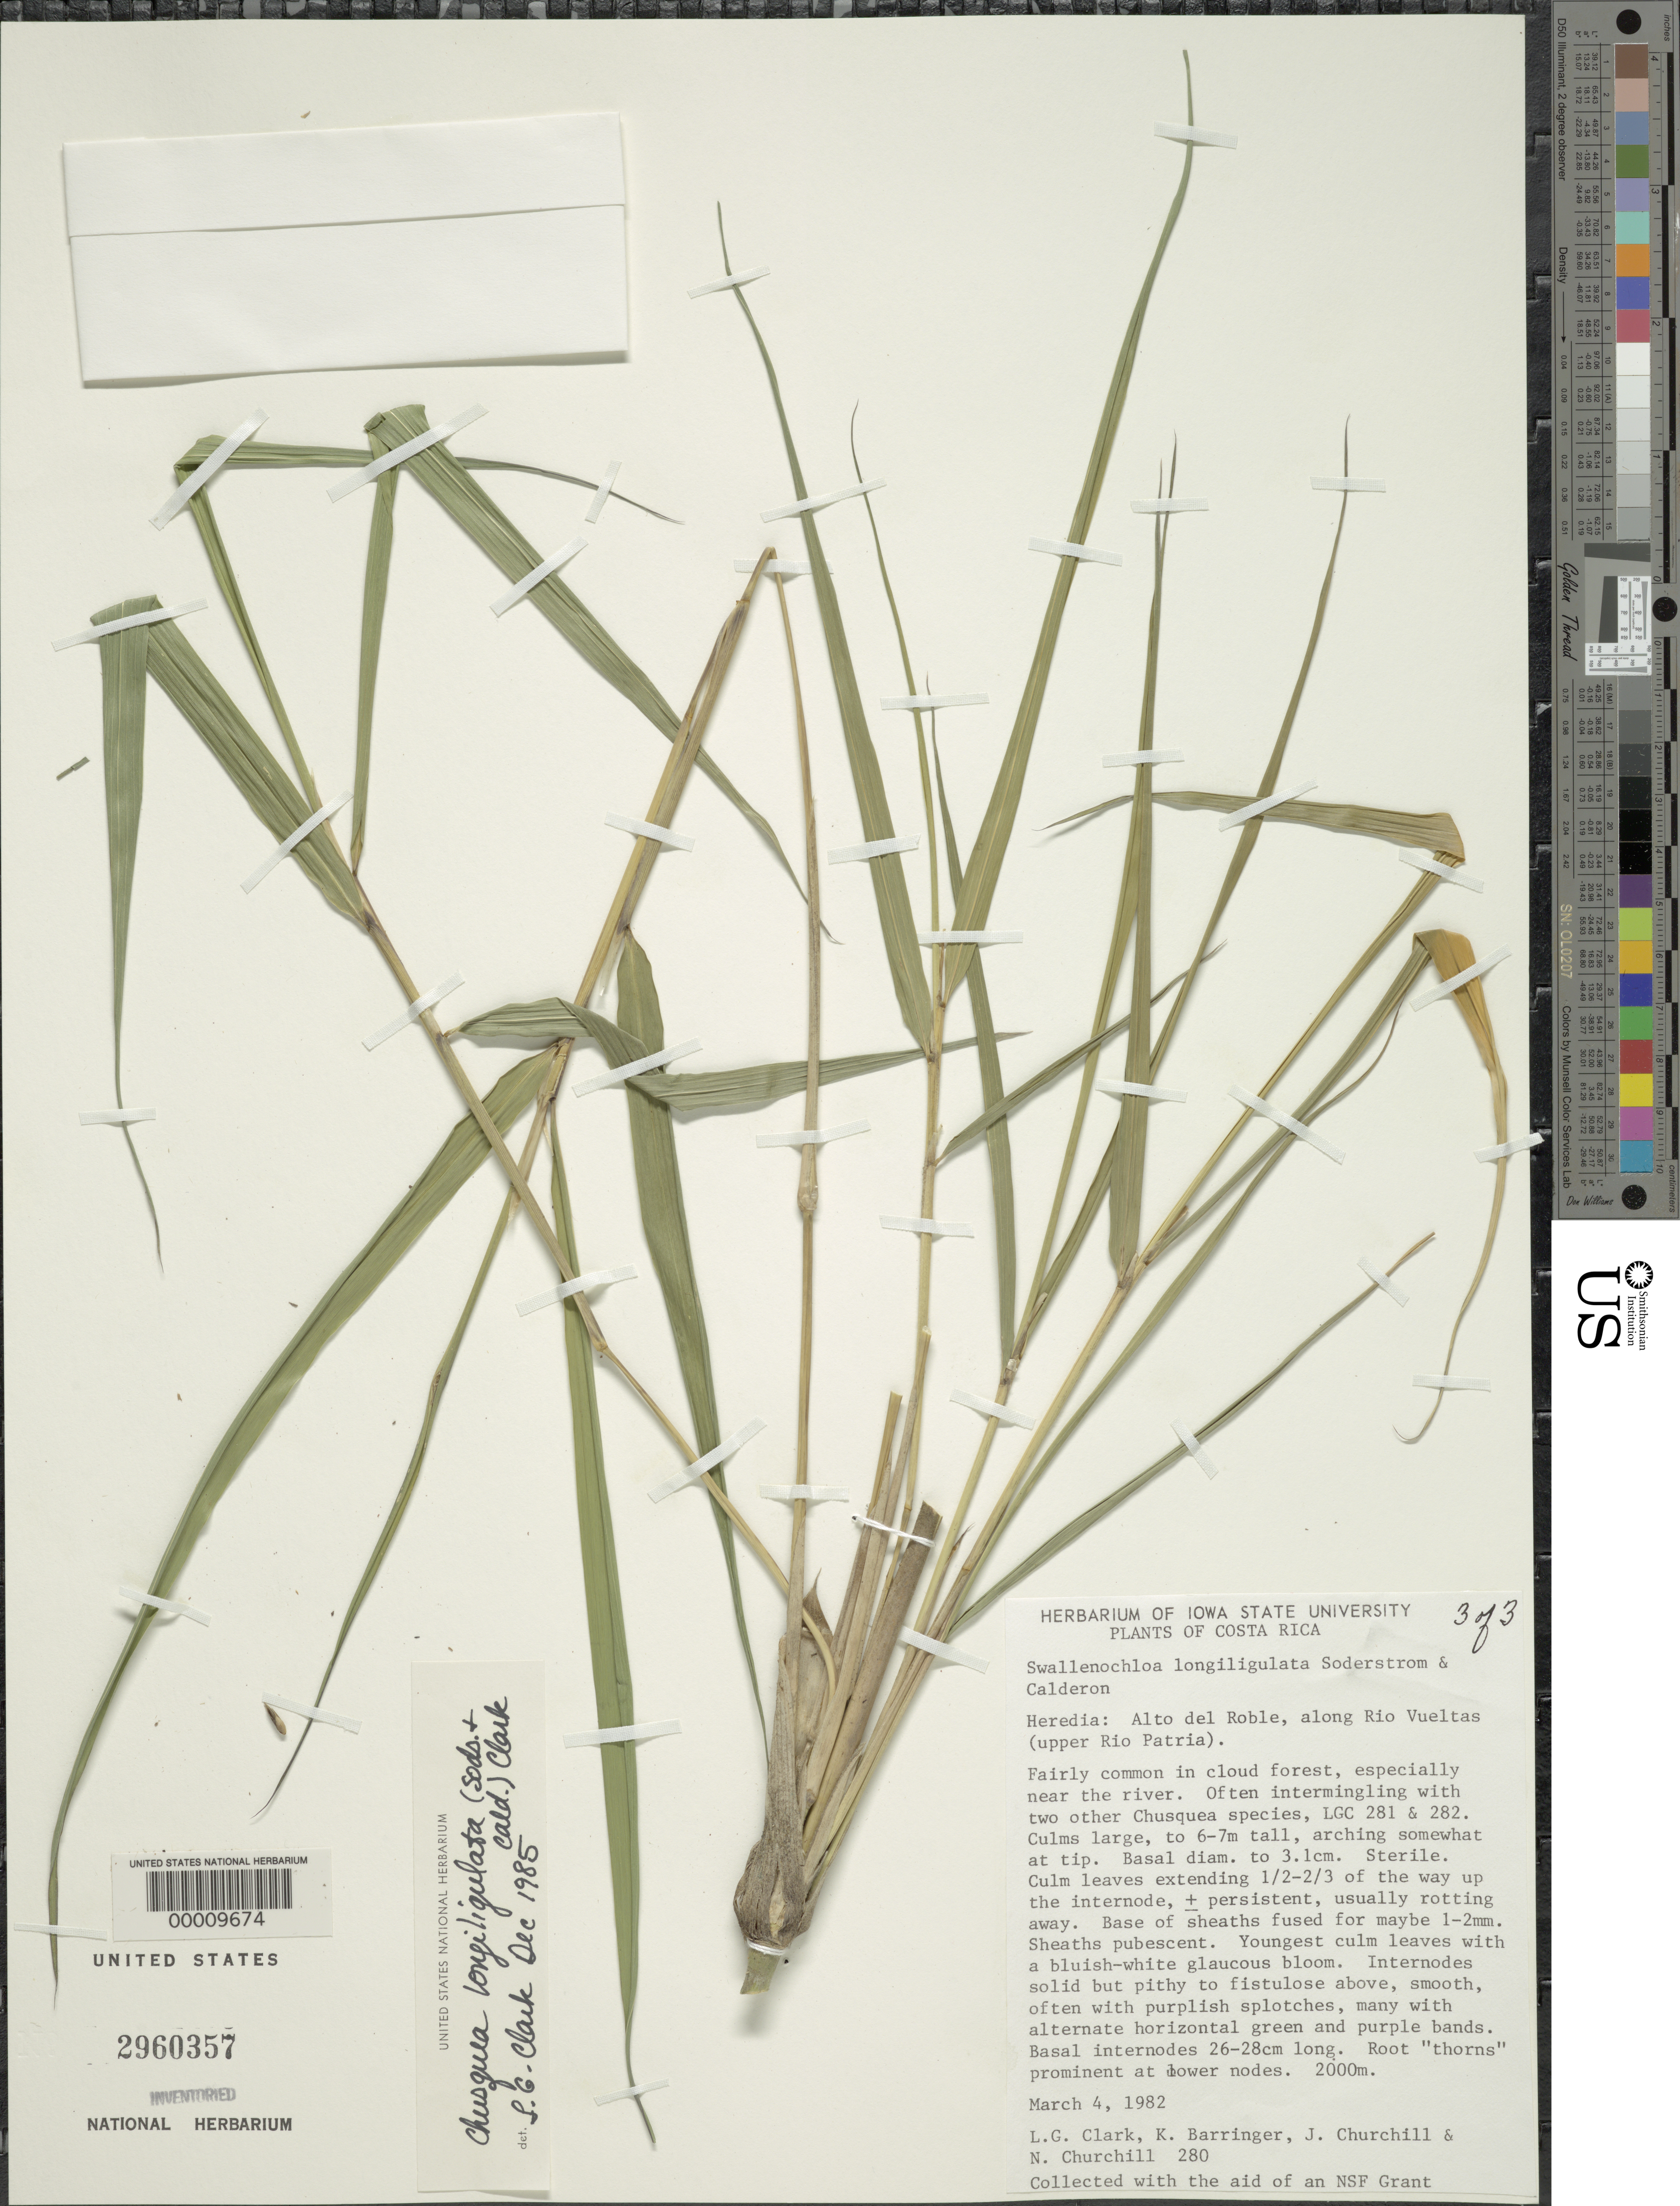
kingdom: Plantae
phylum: Tracheophyta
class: Liliopsida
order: Poales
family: Poaceae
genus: Chusquea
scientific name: Chusquea longiligulata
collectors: L. G. Clark, K. A. Barringer, J. Churchill & N. Churchill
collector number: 280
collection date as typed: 04 Mar 1982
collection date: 1982-03-04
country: Costa Rica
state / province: Heredia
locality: Alto del roble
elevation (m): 2000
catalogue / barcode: US 2960357